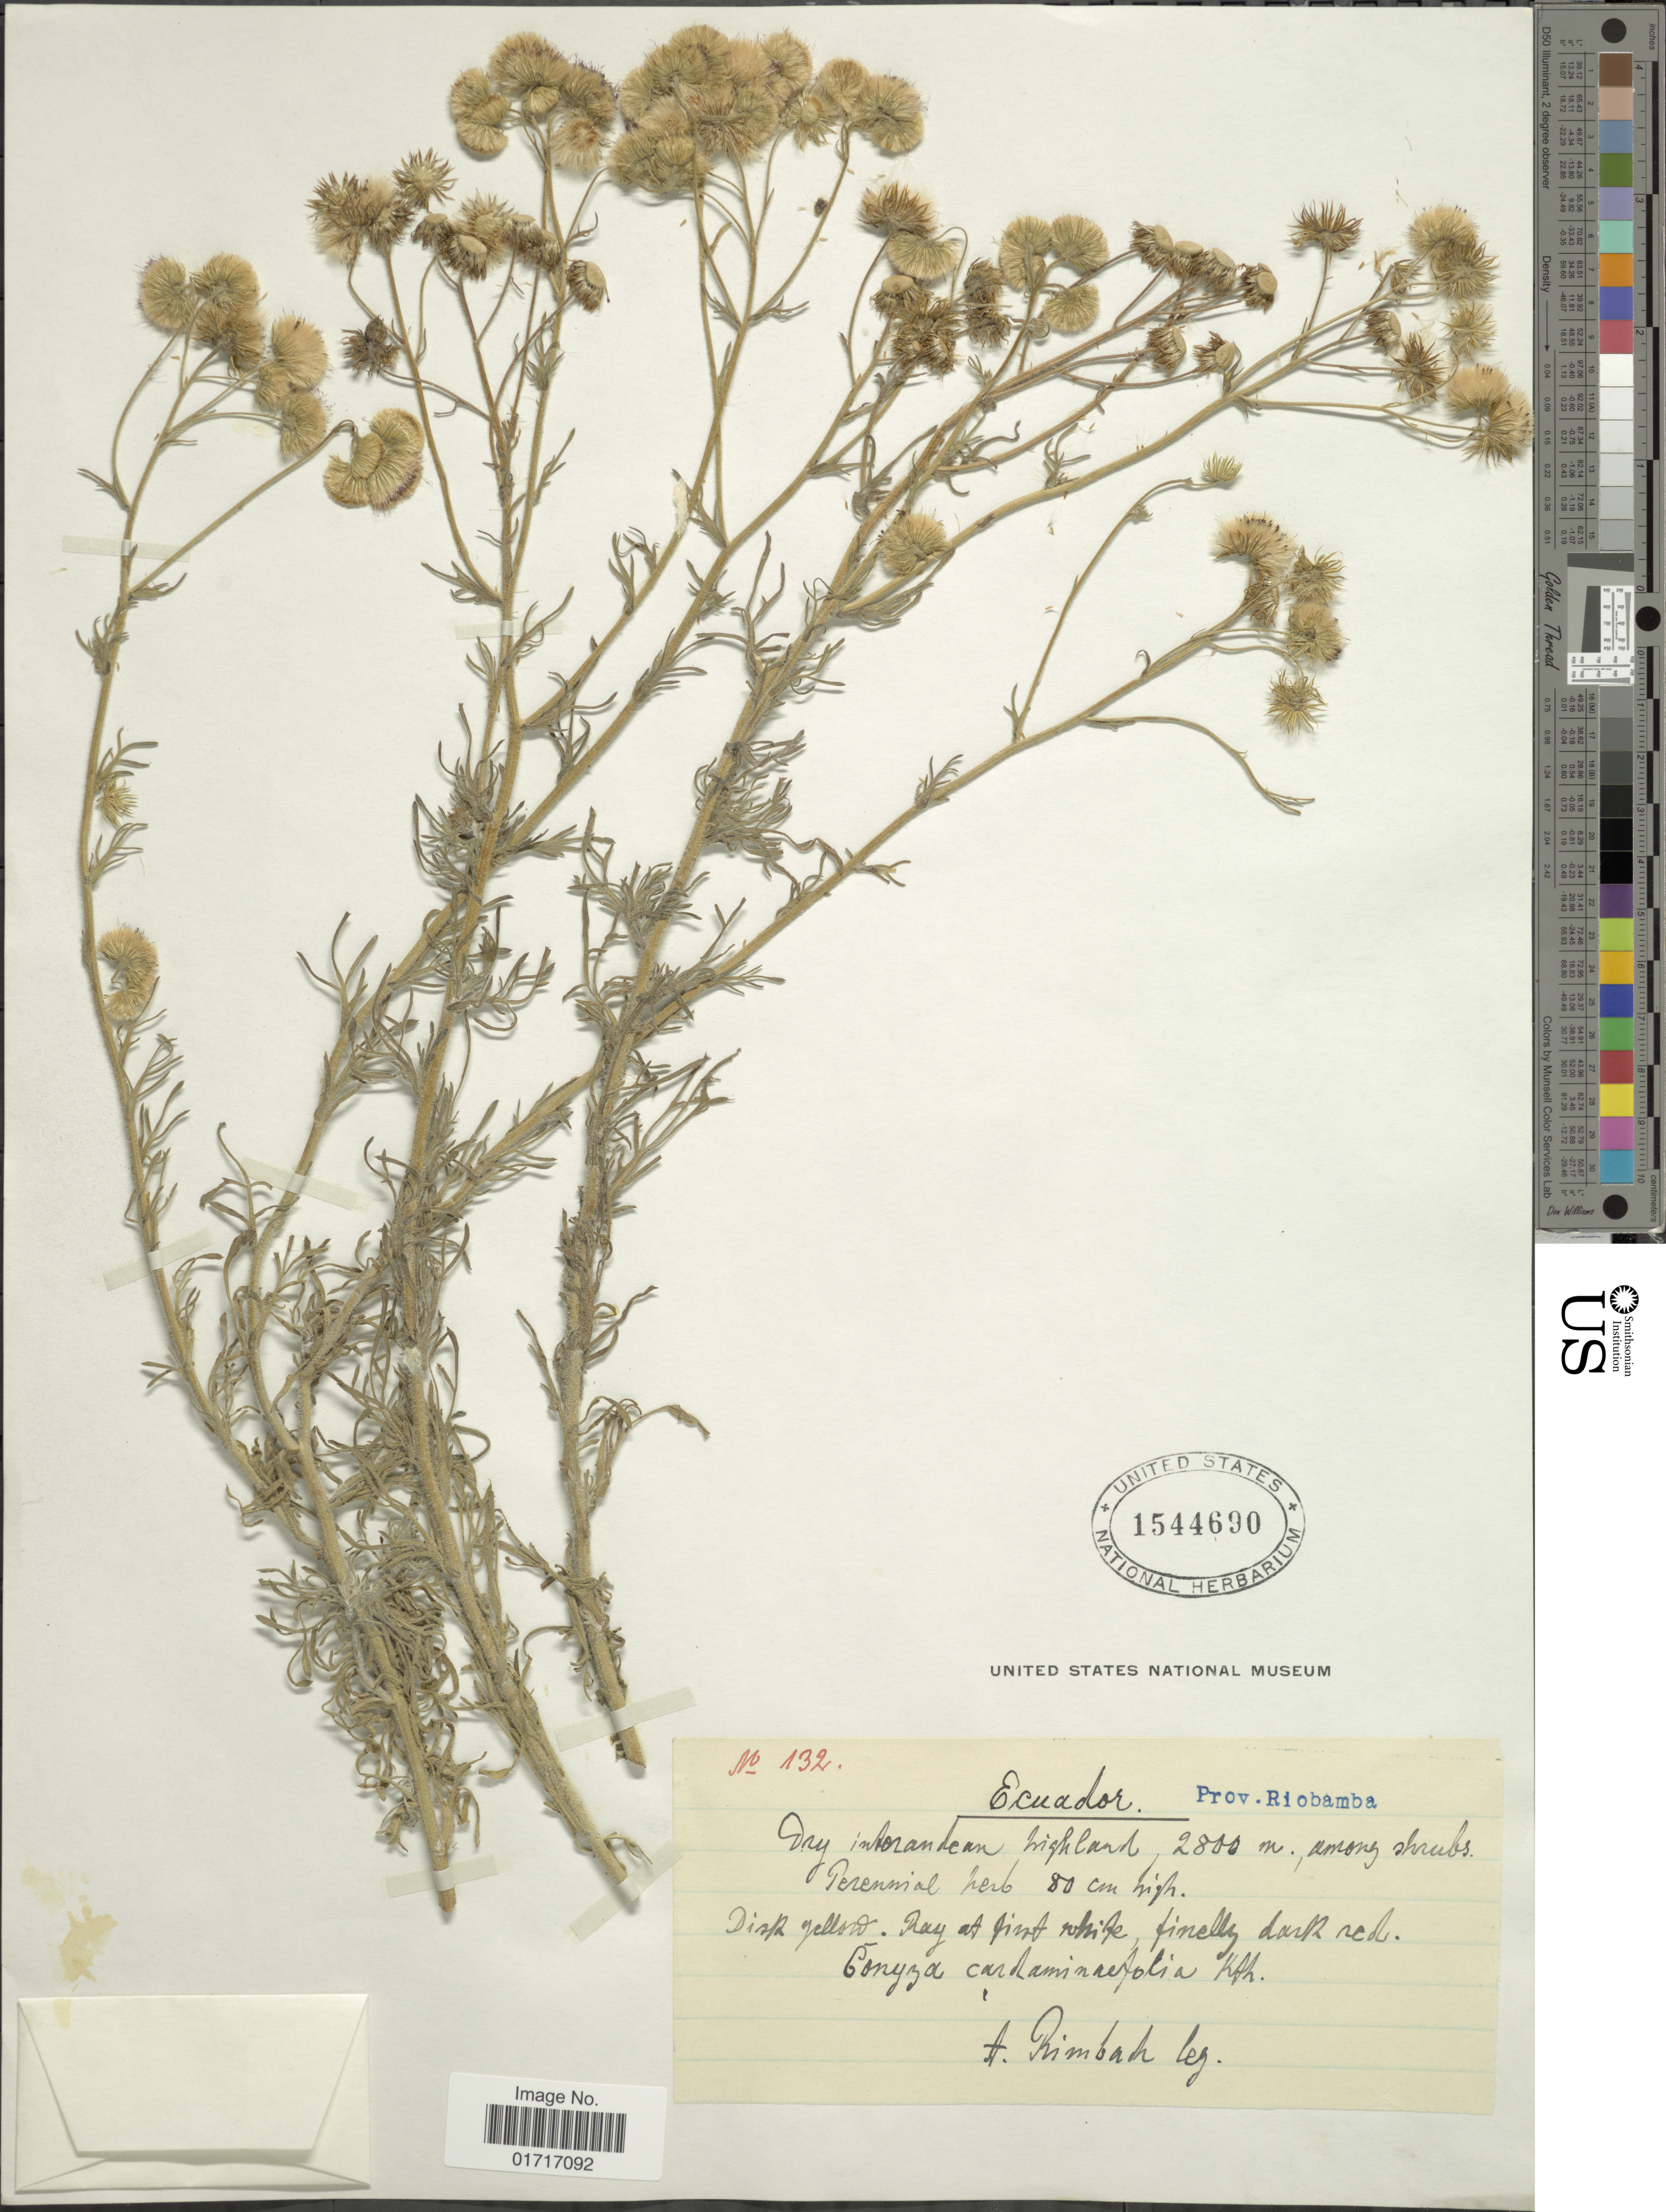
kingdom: Plantae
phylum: Tracheophyta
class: Magnoliopsida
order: Asterales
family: Asteraceae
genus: Conyza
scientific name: Conyza cardaminifolia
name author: Kunth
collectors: A. Rimbach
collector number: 132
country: Ecuador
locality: Riobamba, Dry imbradean highland.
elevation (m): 2800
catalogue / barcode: US 1544690